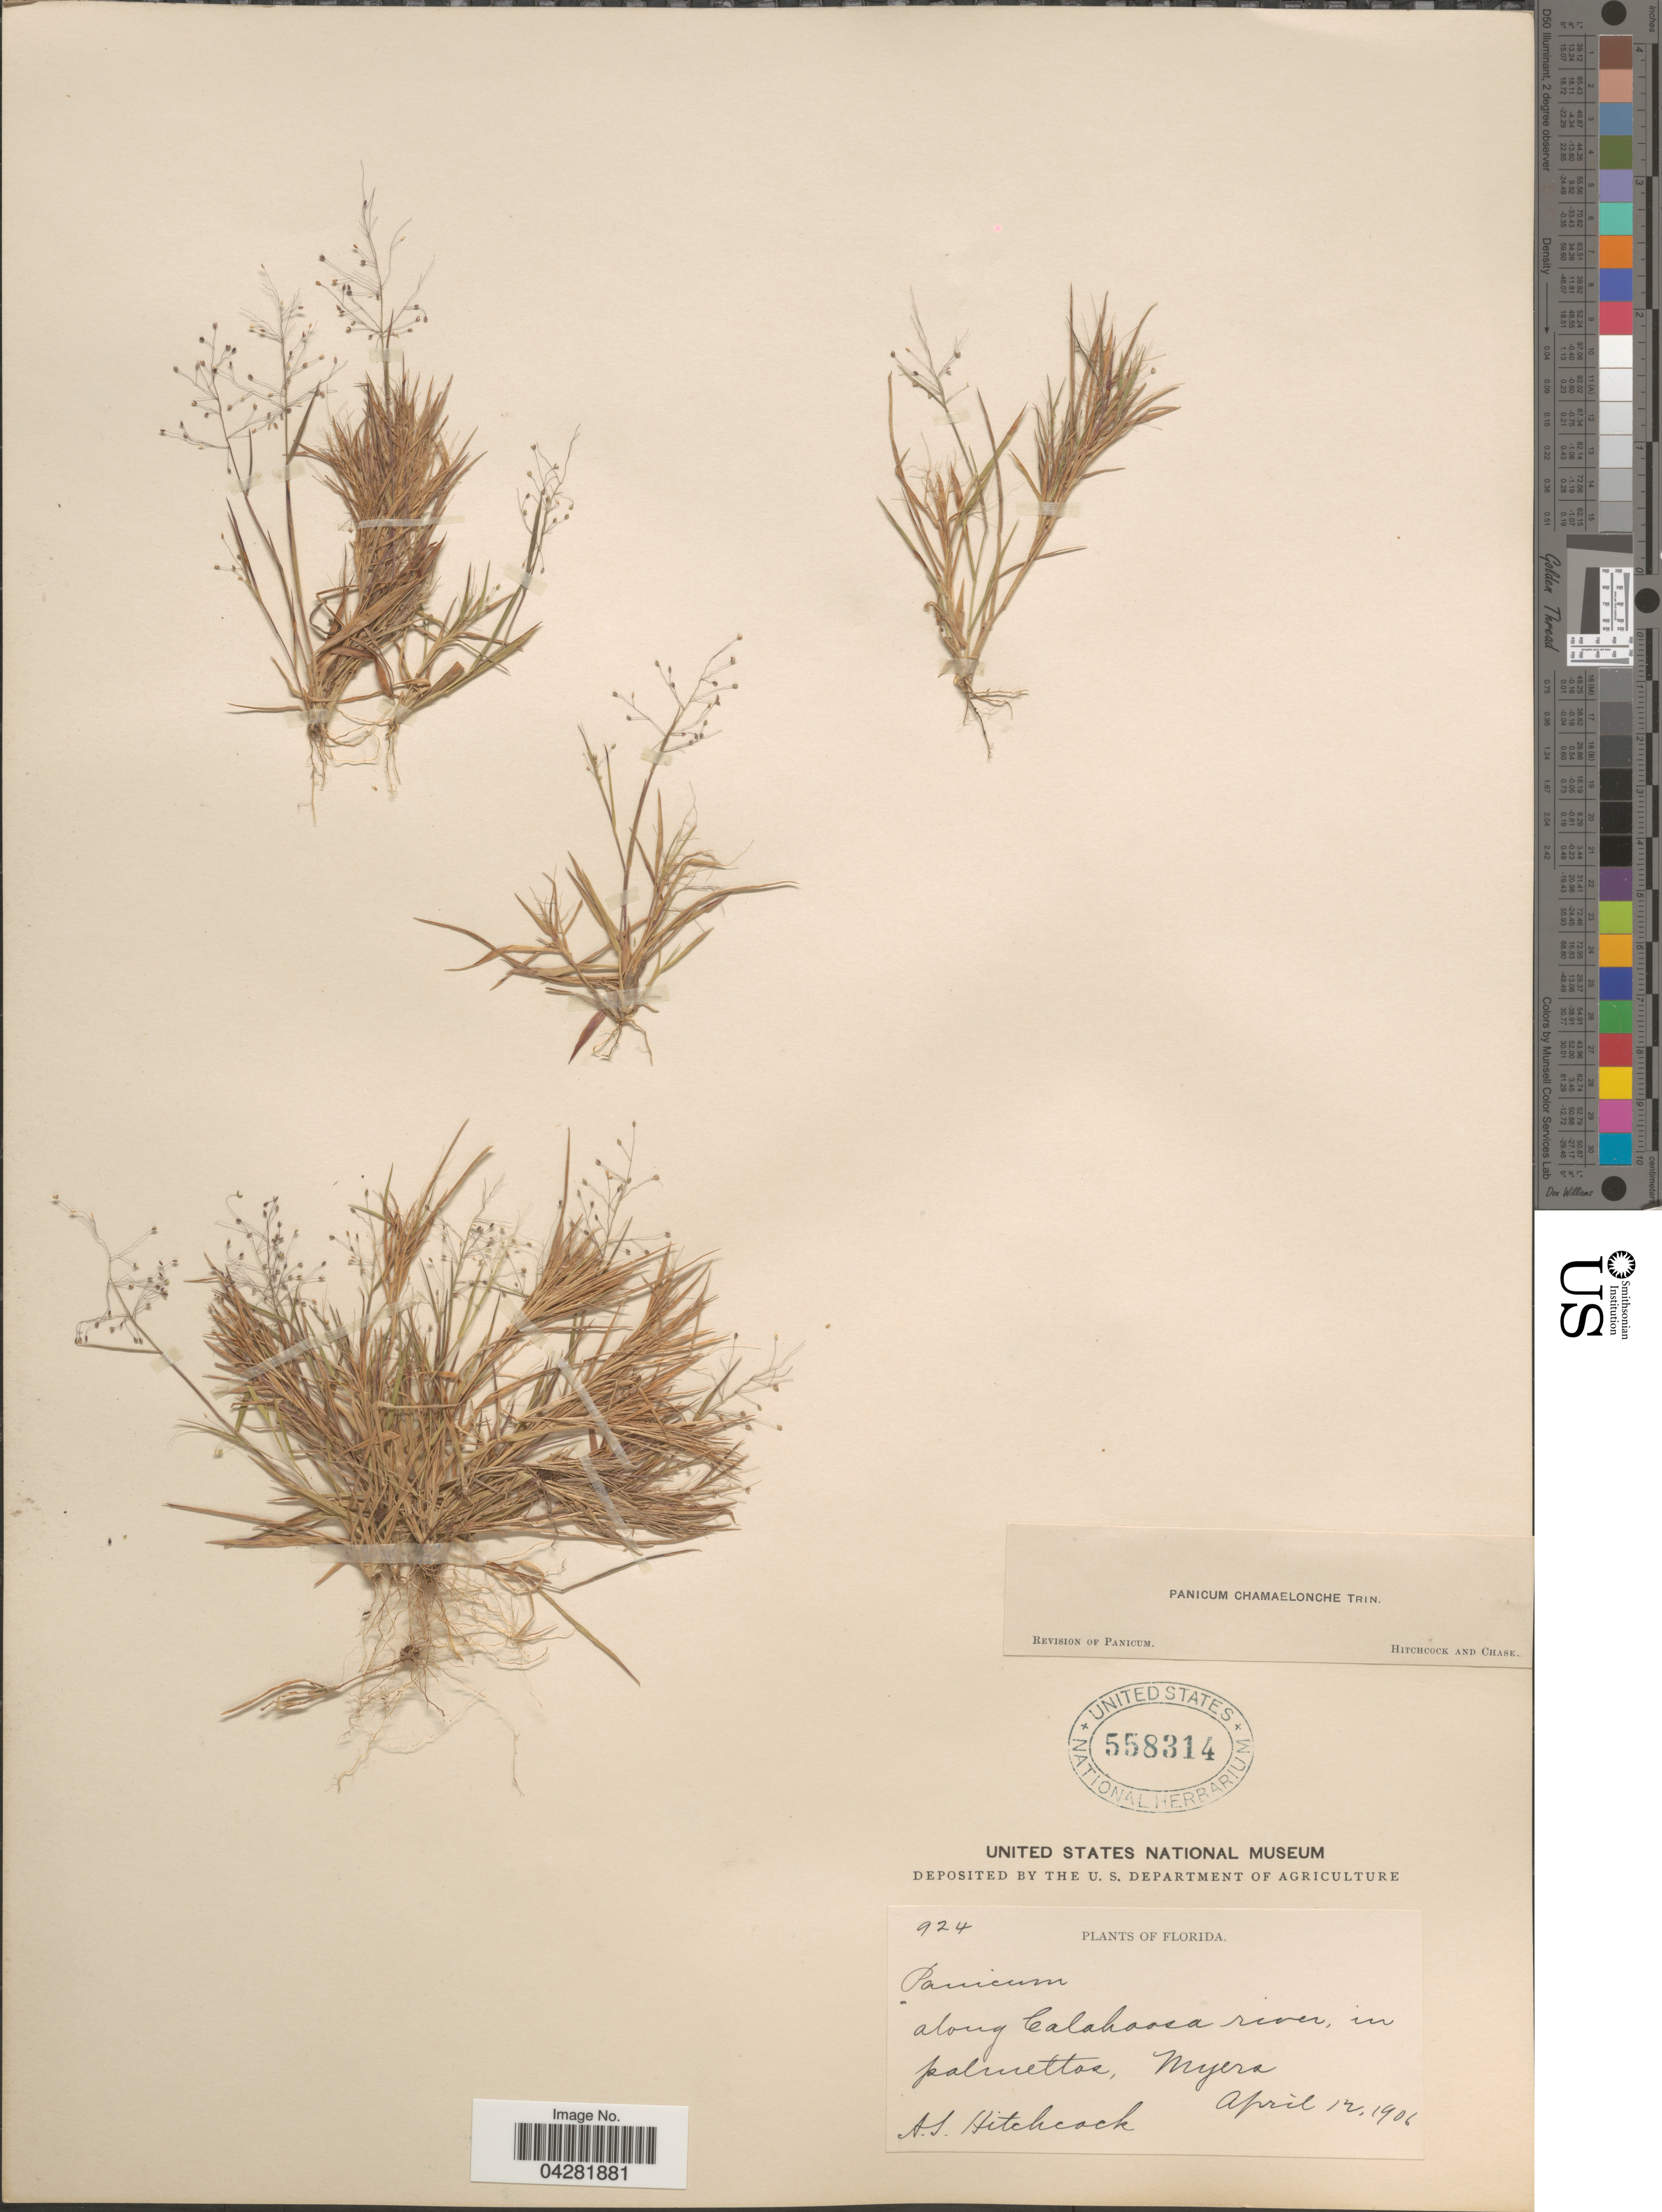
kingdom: Plantae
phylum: Tracheophyta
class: Liliopsida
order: Poales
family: Poaceae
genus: Dichanthelium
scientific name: Dichanthelium ensifolium var. ensifolium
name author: (Baldwin ex Elliot) Gould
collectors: A. S. Hitchcock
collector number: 924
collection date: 1906-04-12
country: United States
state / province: Florida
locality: Myers.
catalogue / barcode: US 558314